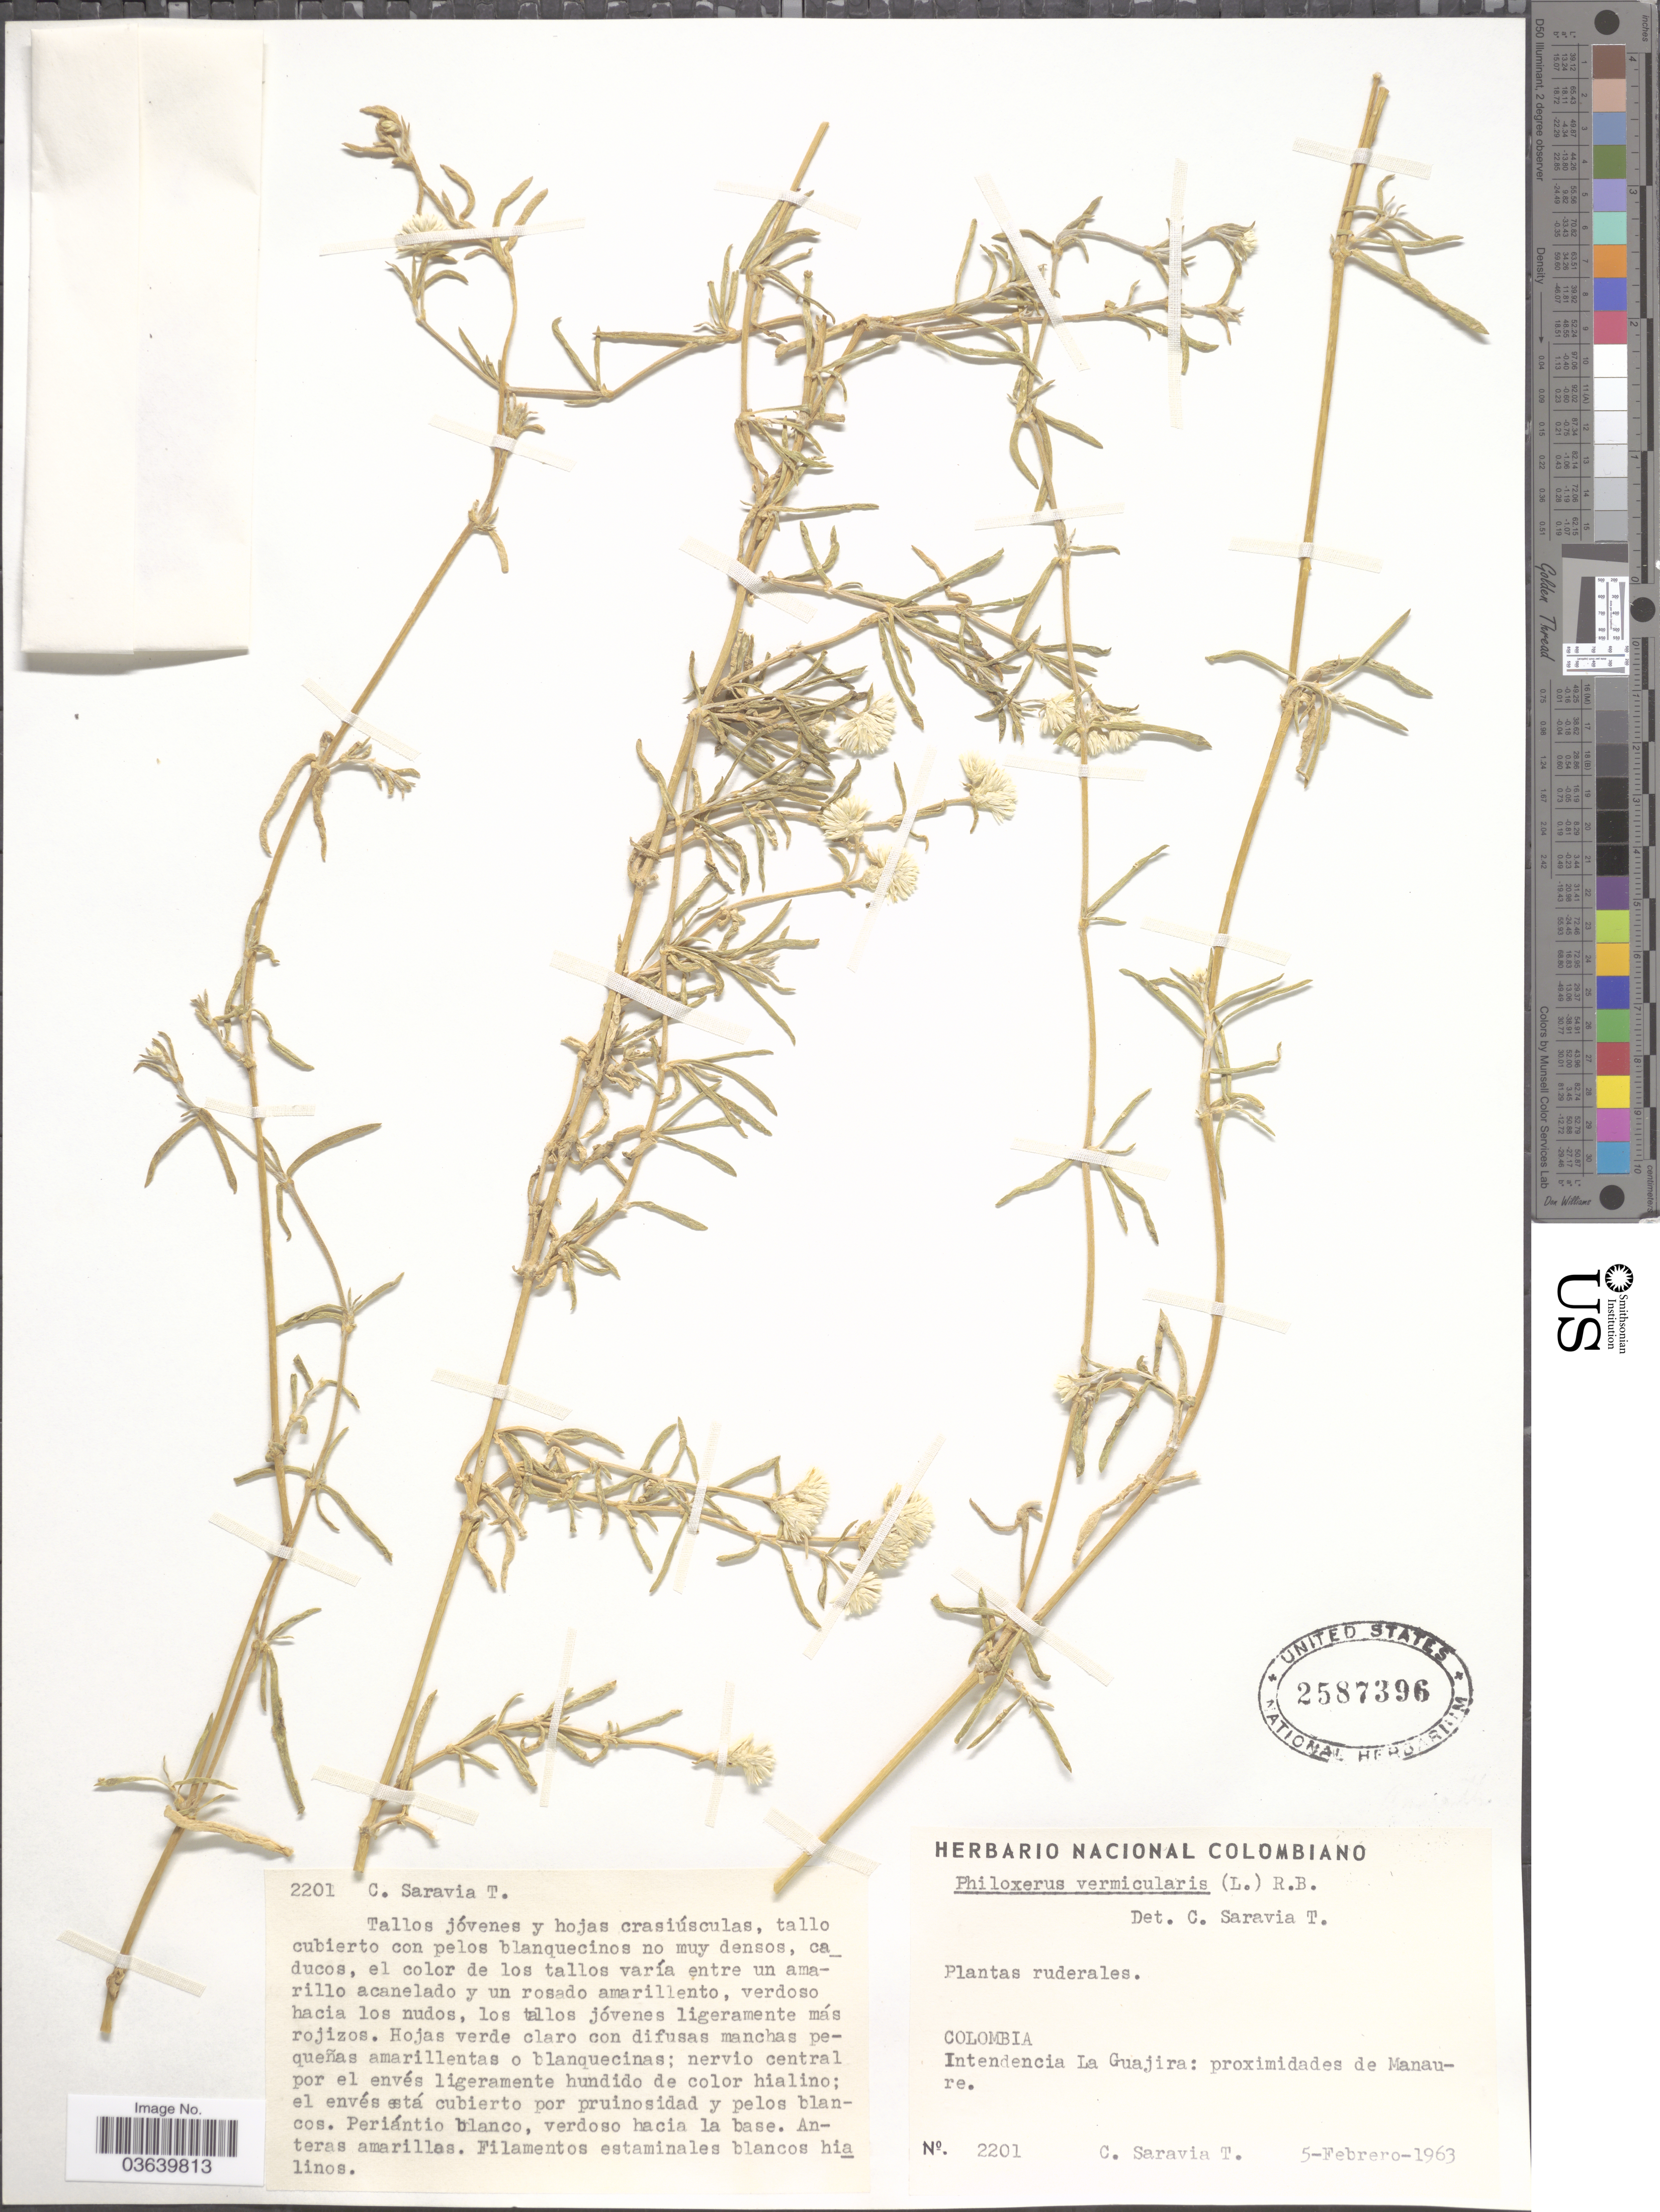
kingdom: Plantae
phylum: Tracheophyta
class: Magnoliopsida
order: Caryophyllales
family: Amaranthaceae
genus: Gomphrena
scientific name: Gomphrena vermicularis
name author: L.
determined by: Strong, Mark T., (BOT), Smithsonian Institution - National Museum of Natural History (UNITED STATES)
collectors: C. Saravia T.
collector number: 2201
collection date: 1963-02-05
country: Colombia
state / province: La Guajira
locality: Intendencia La Guajira: proximidades de Manaure.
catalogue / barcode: US 2587396